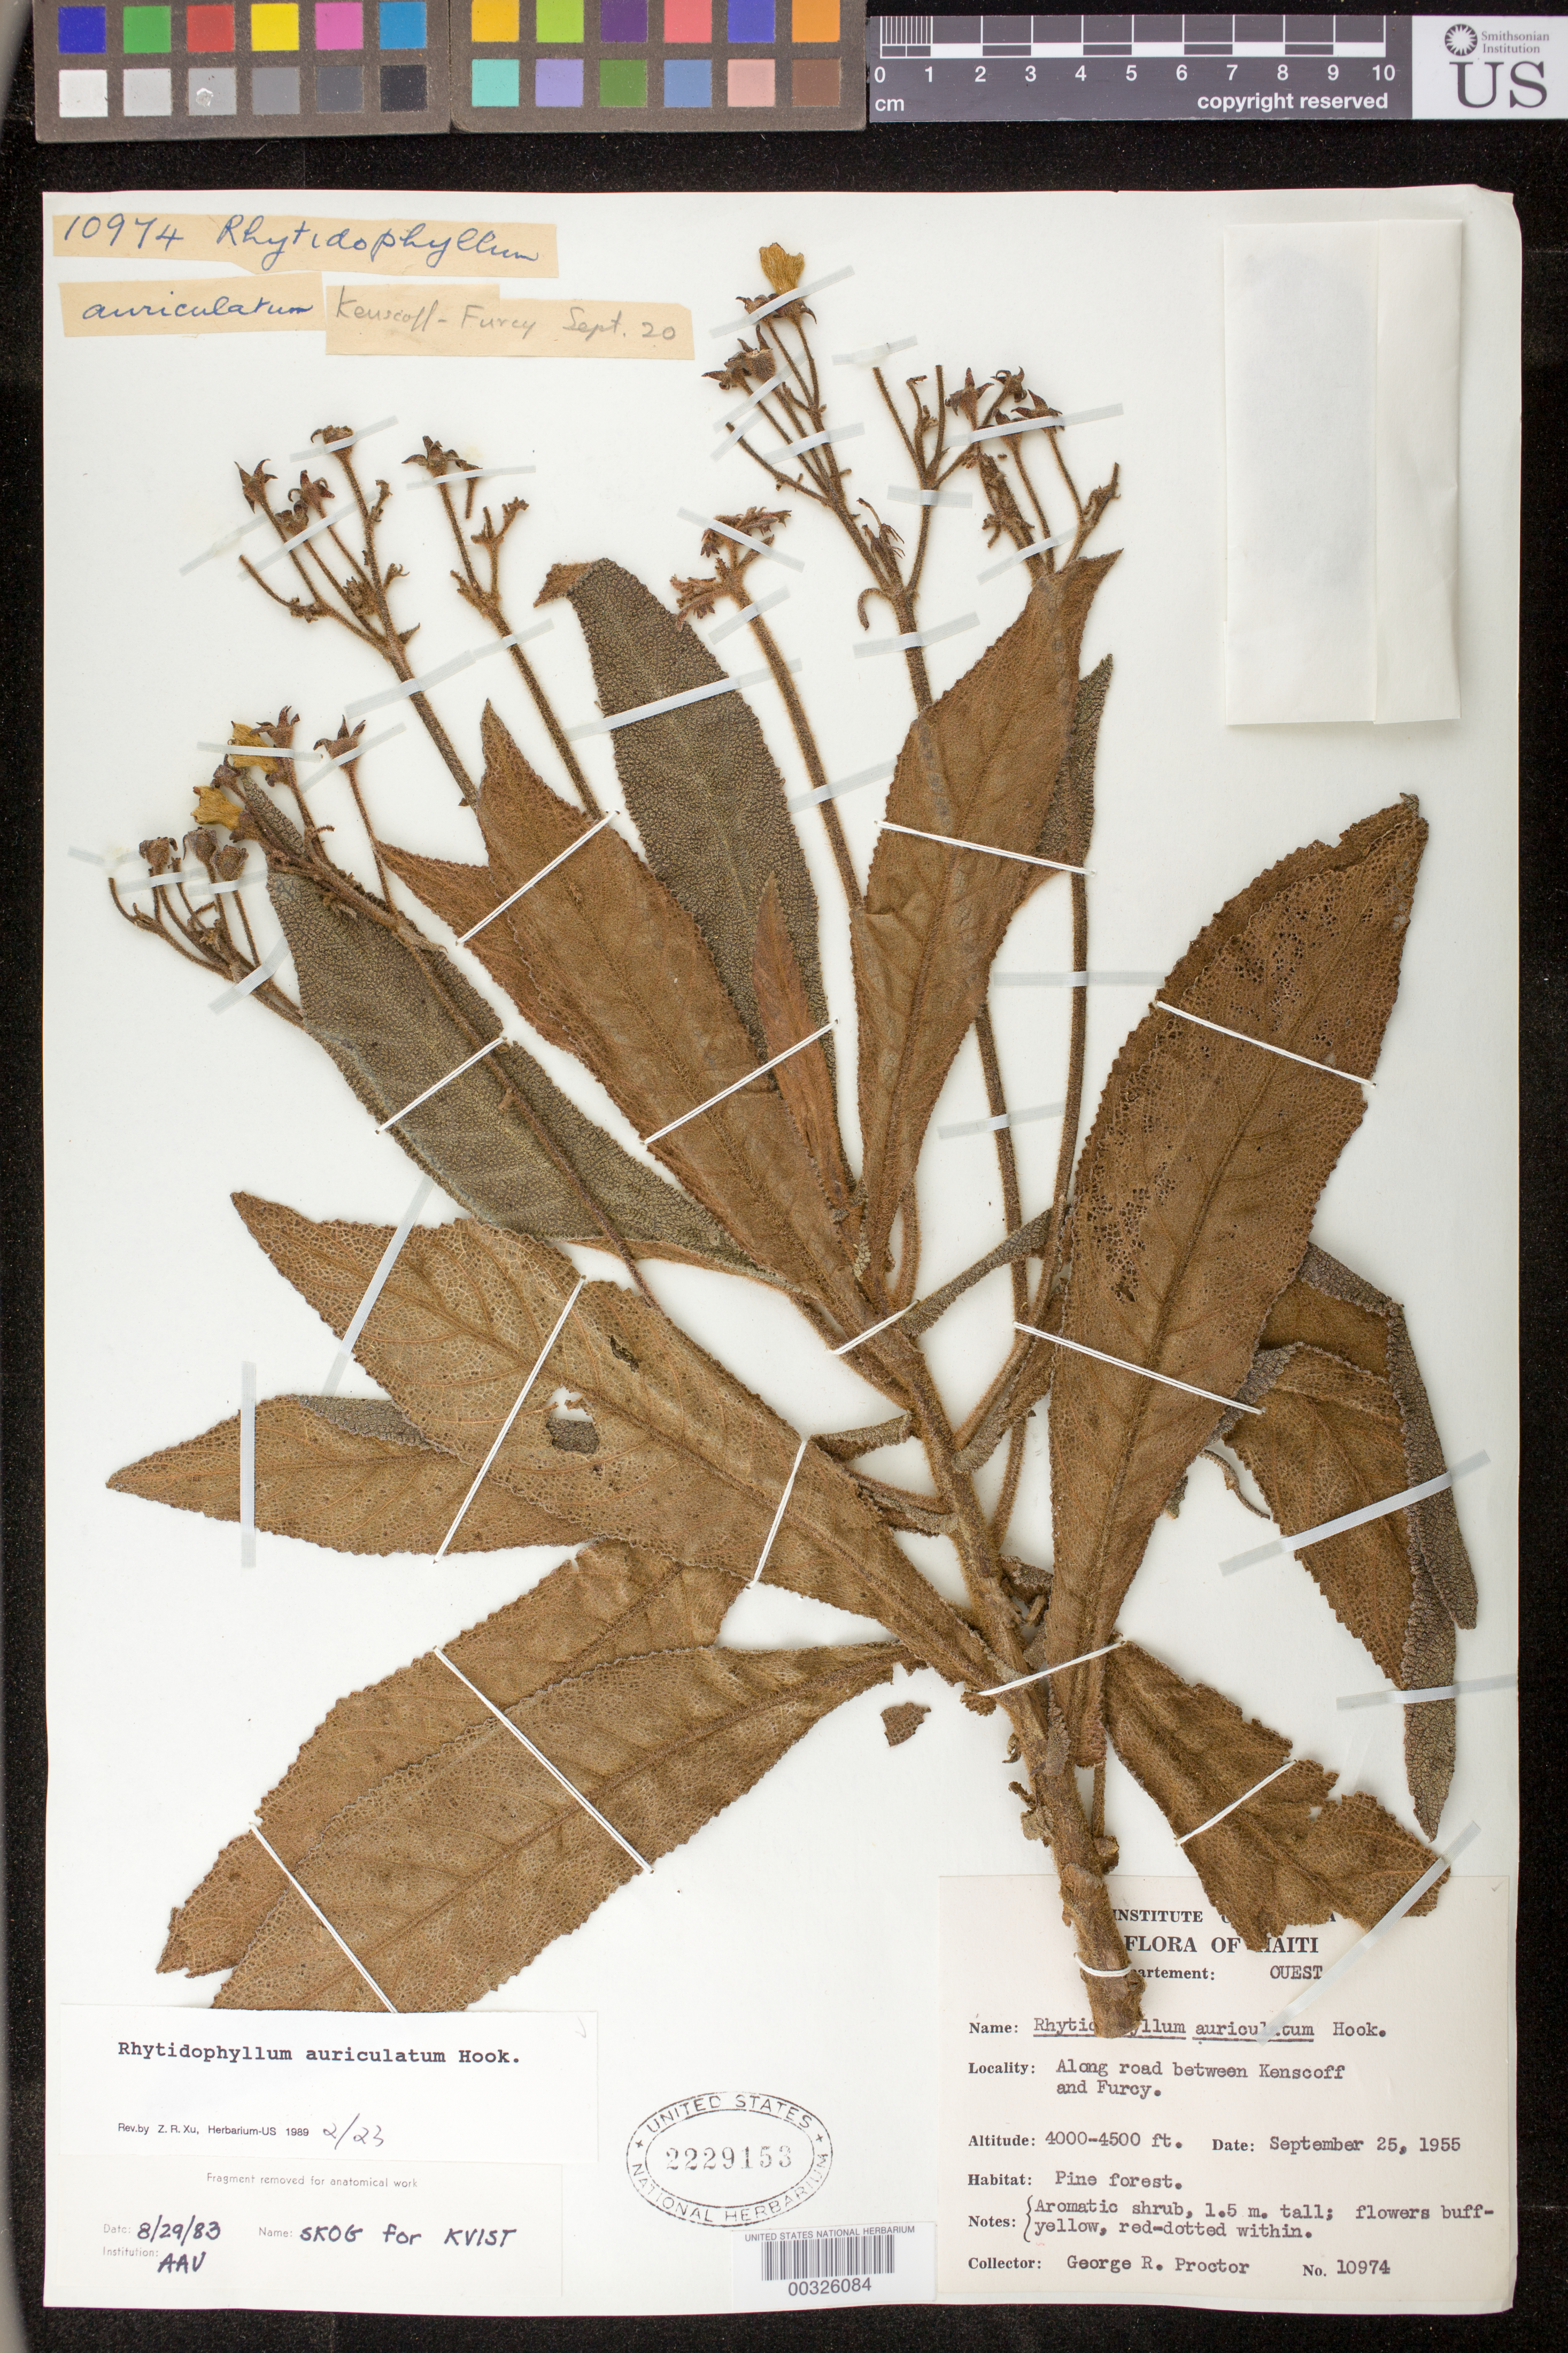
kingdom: Plantae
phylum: Tracheophyta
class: Magnoliopsida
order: Lamiales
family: Gesneriaceae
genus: Rhytidophyllum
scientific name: Rhytidophyllum auriculatum var. angustatum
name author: Urb.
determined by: Skog, Laurence E.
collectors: G. R. Proctor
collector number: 10974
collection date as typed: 25 Sep 1955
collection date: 1955-09-25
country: Haiti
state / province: Ouest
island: Hispaniola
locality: Along road between Kenscoff and Furcy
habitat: Pine forest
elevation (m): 1219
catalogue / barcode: US 2229153